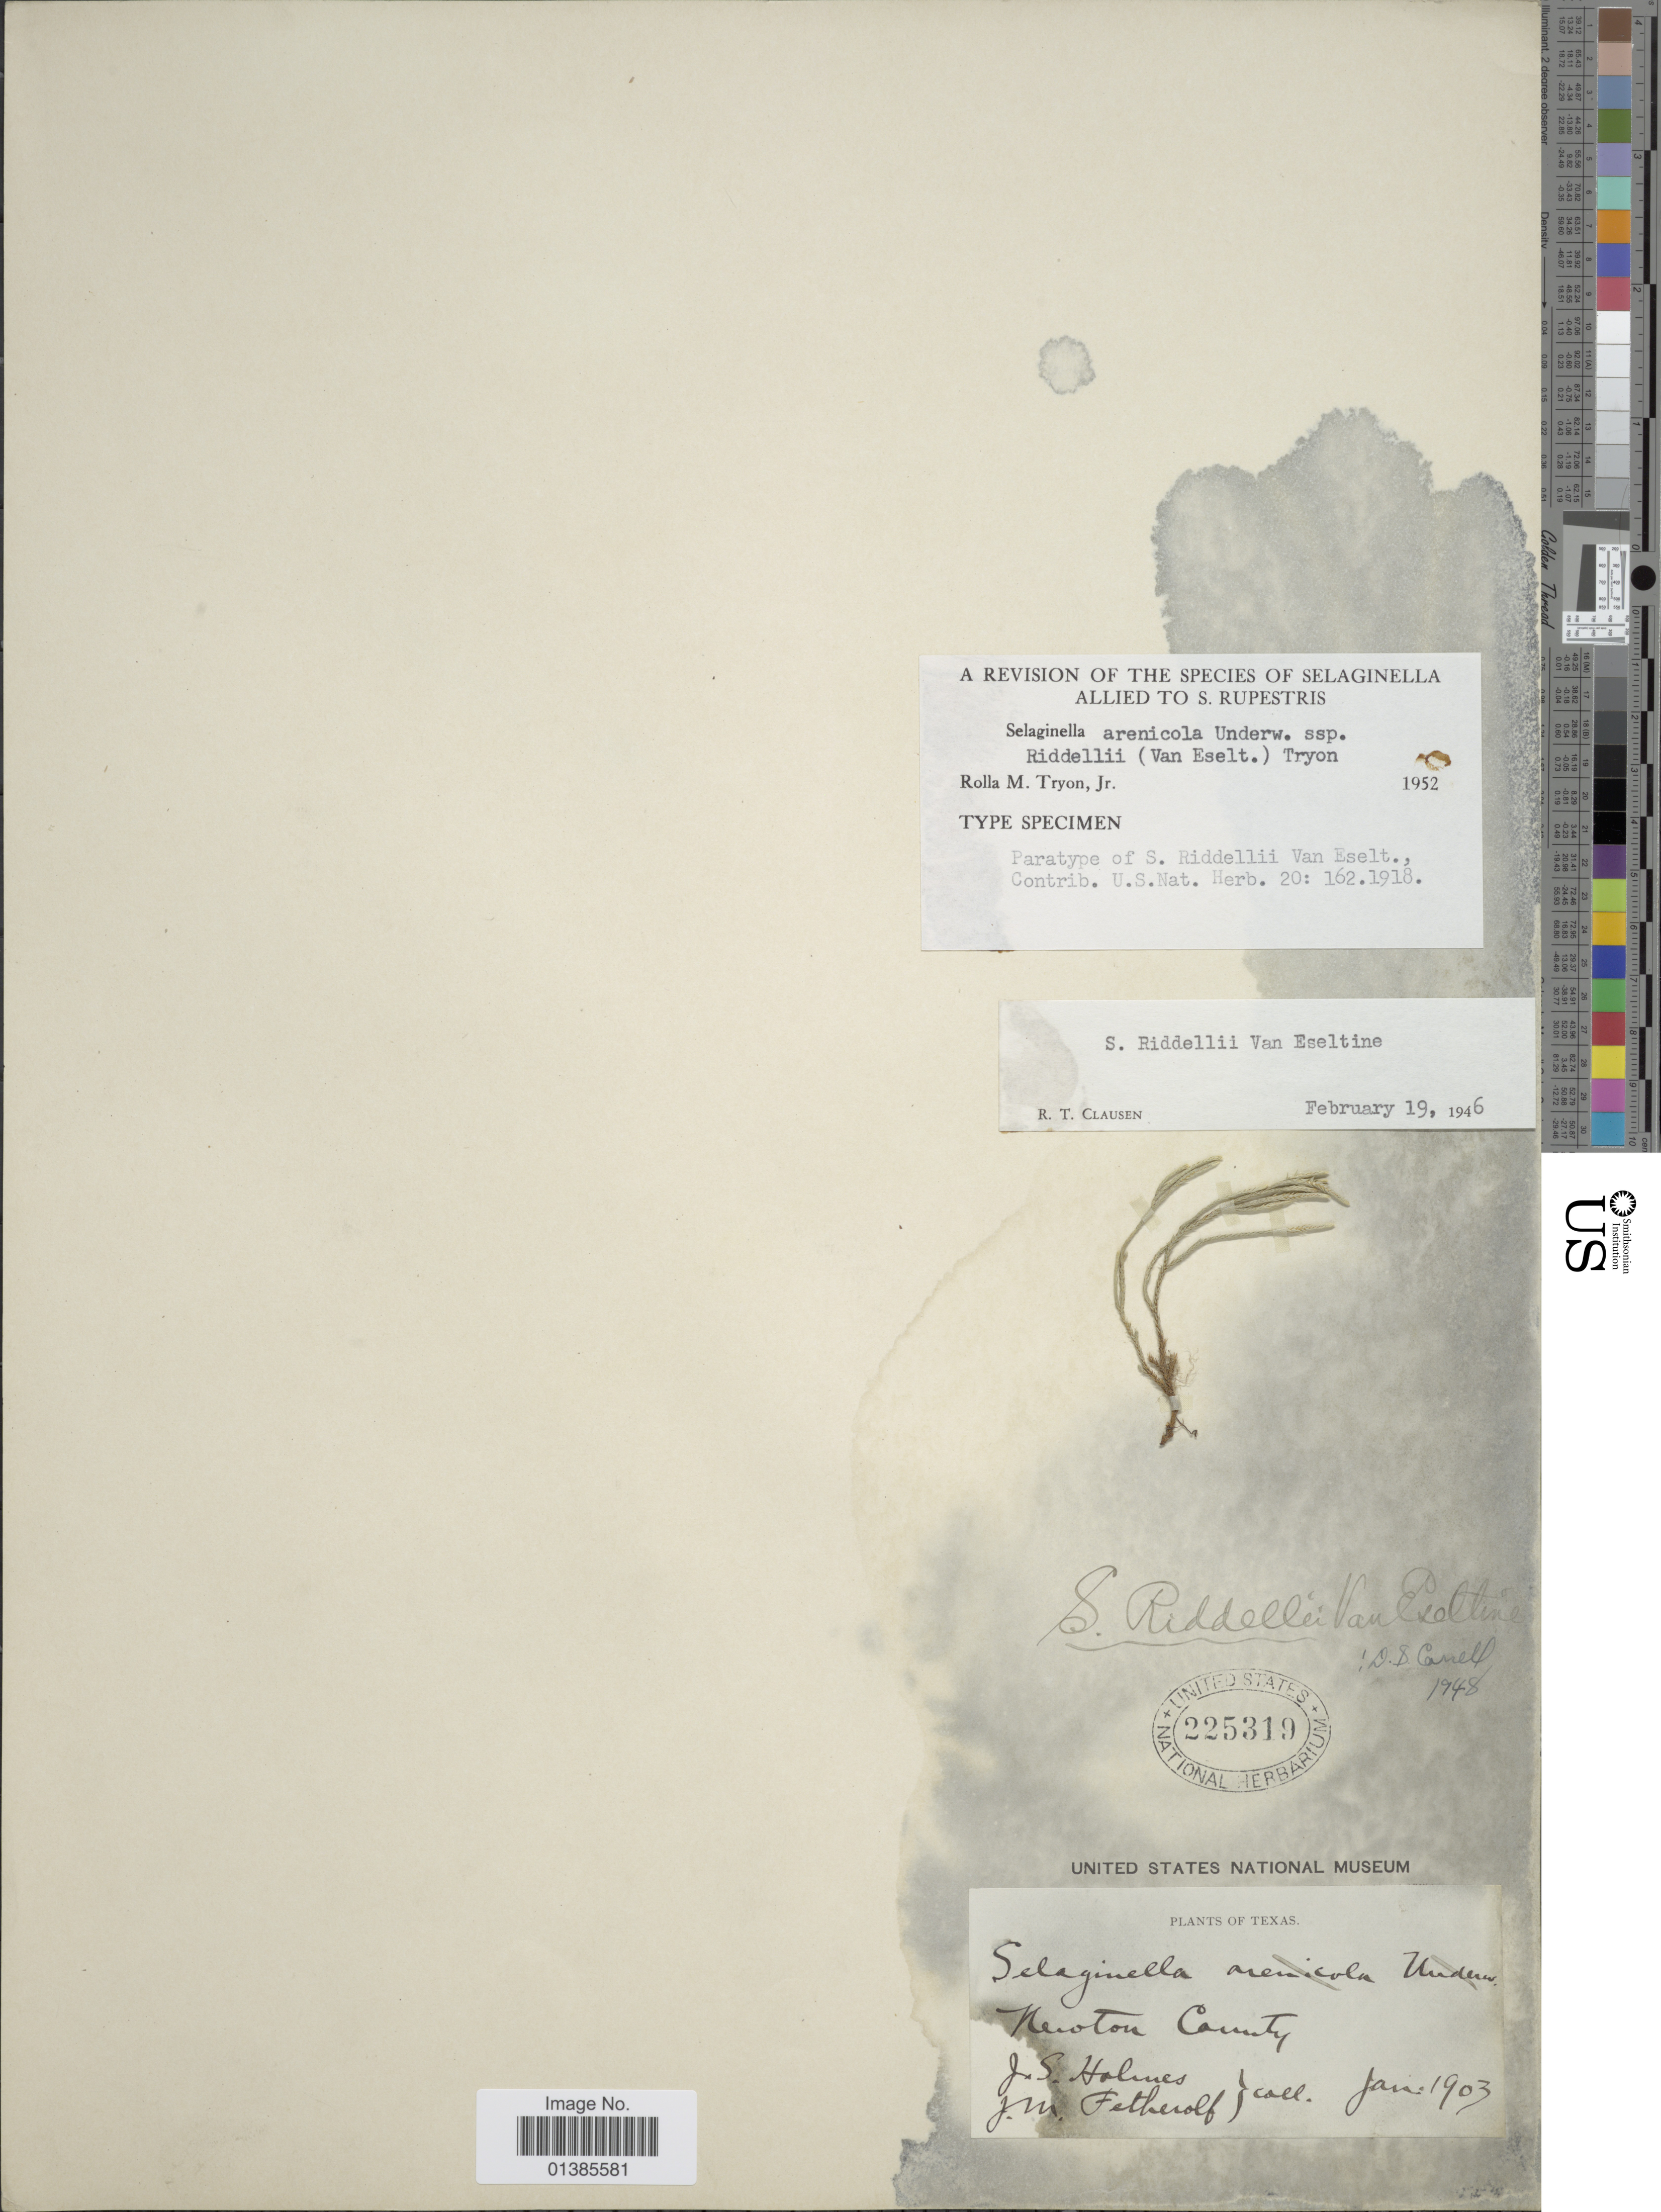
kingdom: Plantae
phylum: Tracheophyta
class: Lycopodiopsida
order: Selaginellales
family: Selaginellaceae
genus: Selaginella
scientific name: Selaginella arenicola subsp. riddellii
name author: (Van Eselt.) R.M. Tryon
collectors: J. Holmes & J. Fetherolf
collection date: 1903-01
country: United States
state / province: Texas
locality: Newton County.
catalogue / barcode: US 225319